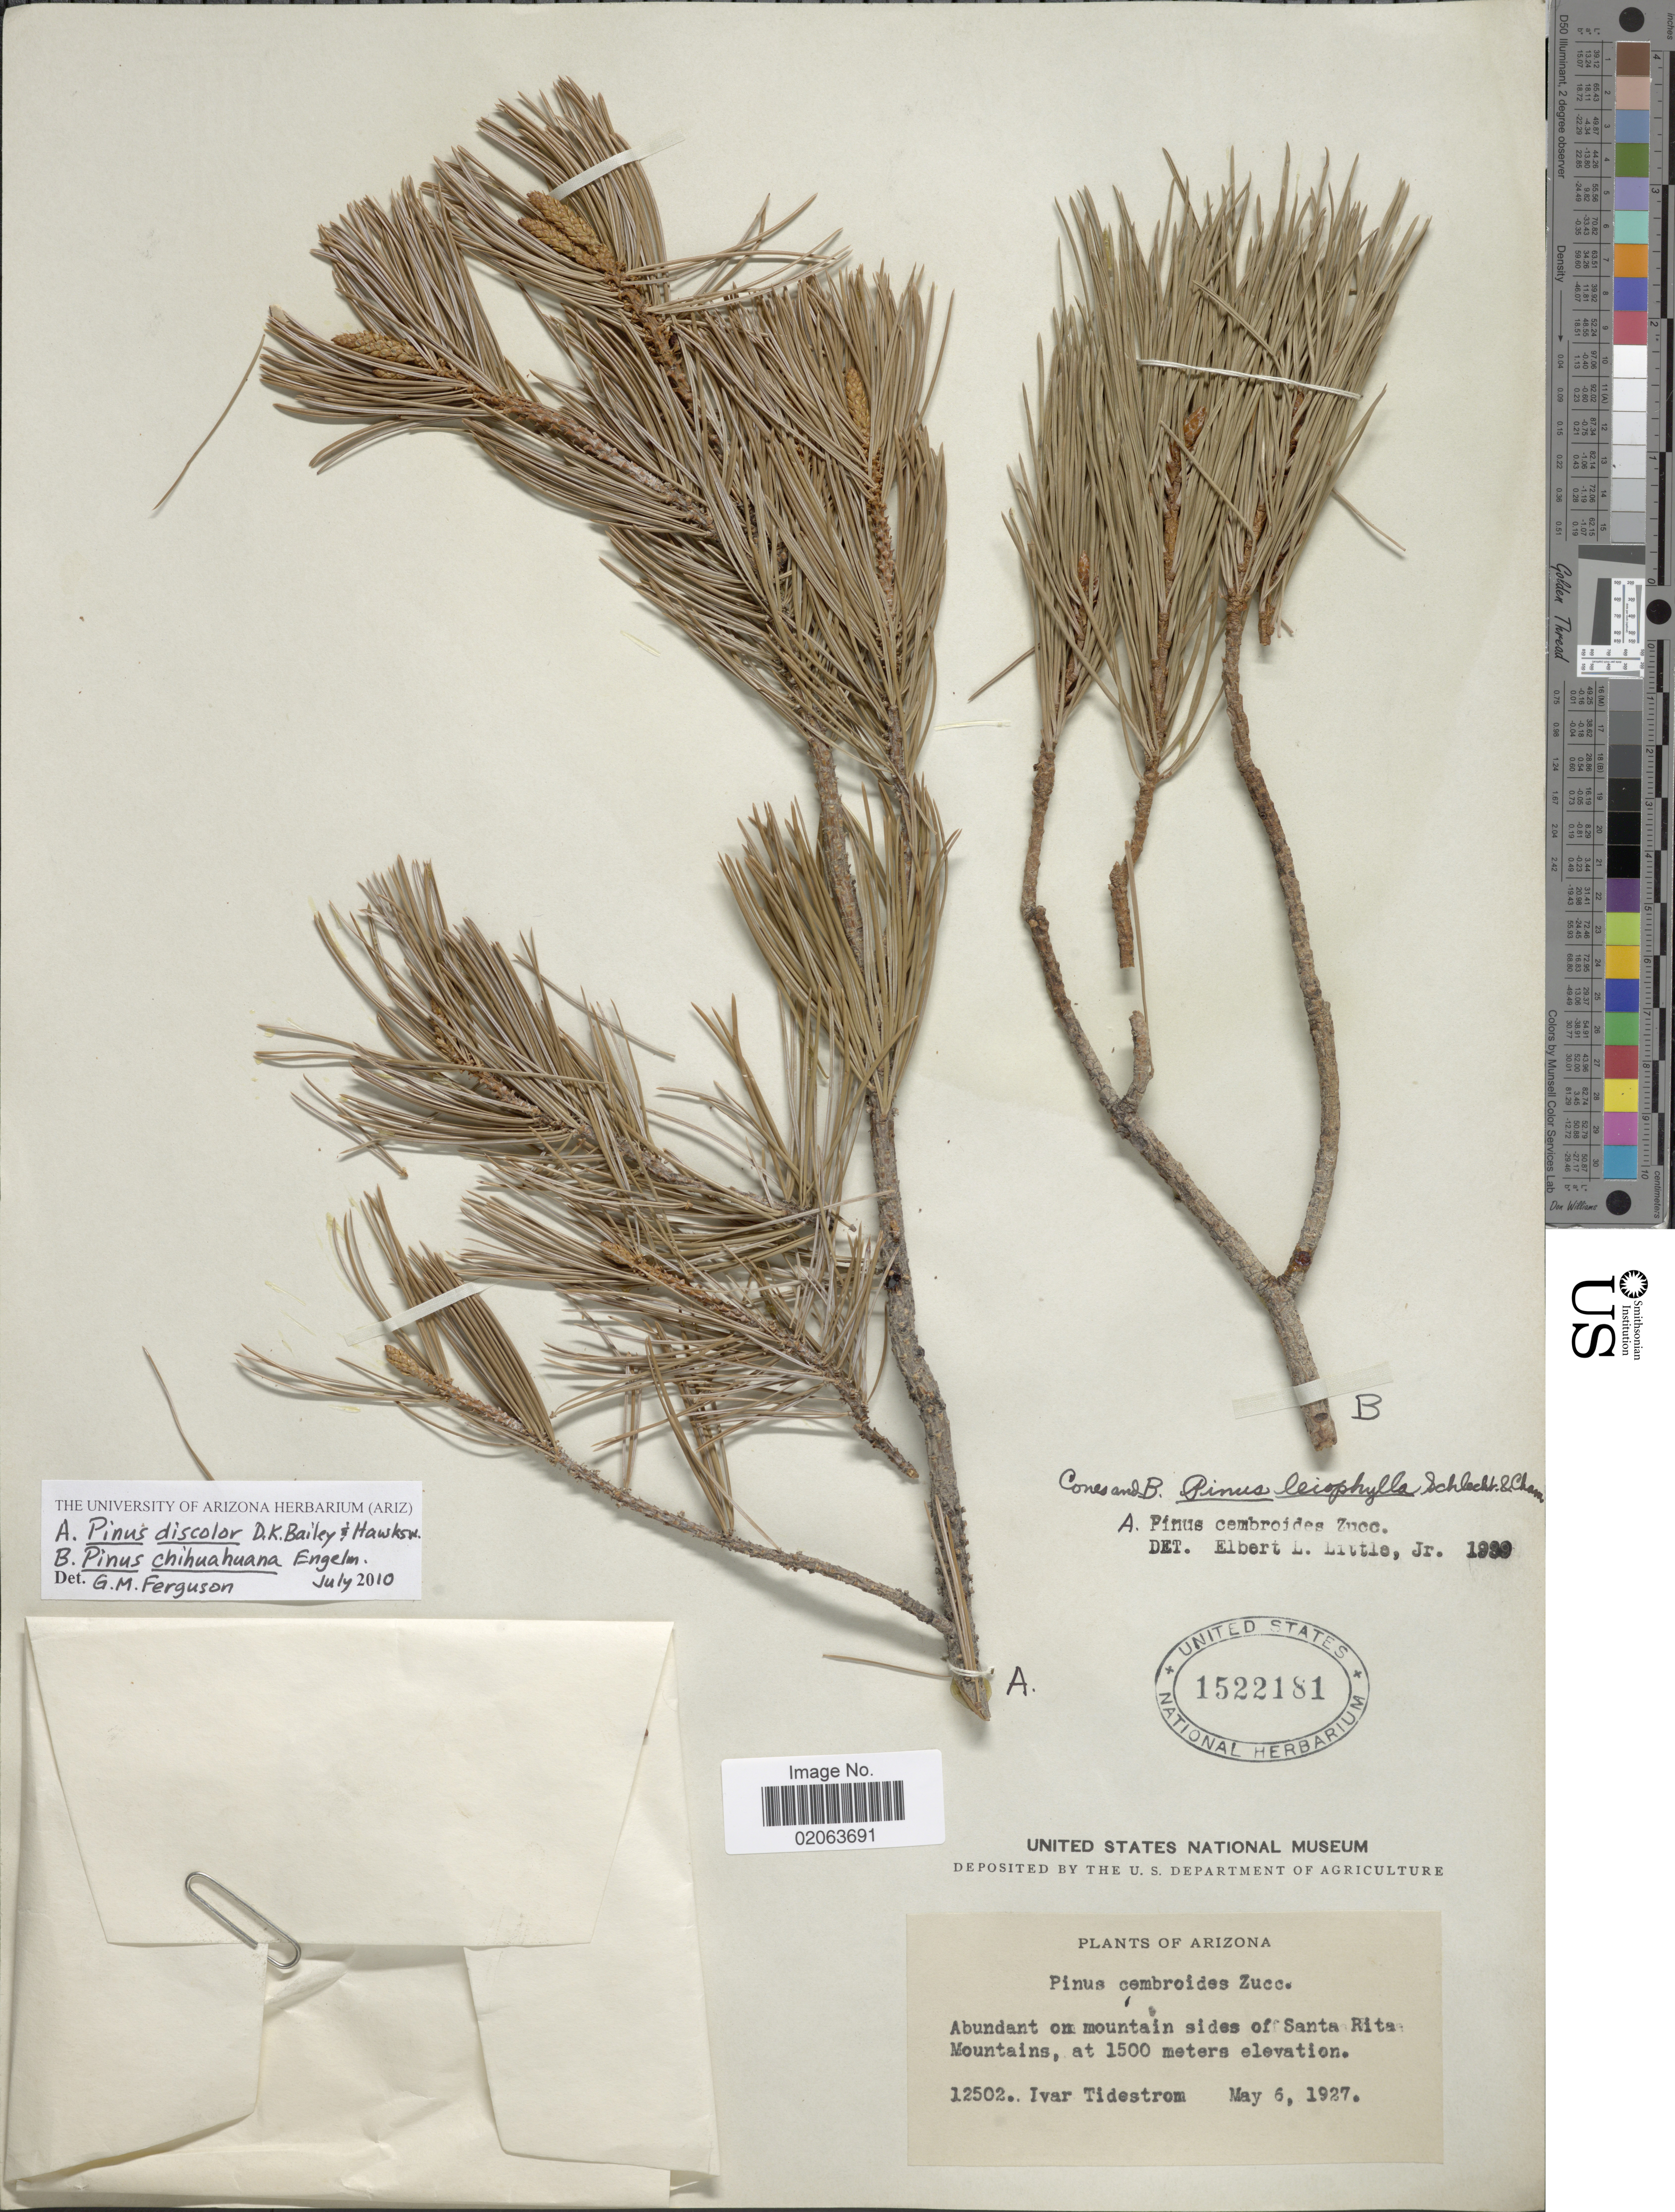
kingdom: Plantae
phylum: Tracheophyta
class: Pinopsida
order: Pinales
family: Pinaceae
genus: Pinus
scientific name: Pinus discolor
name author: D.K. Bailey & Hawksw.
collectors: I. F. Tidestrom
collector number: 12502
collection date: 1927-05-06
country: United States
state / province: Arizona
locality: Abundant on mountain sides of Santa Santa Rita Mountains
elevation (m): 1500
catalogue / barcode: US 1522181